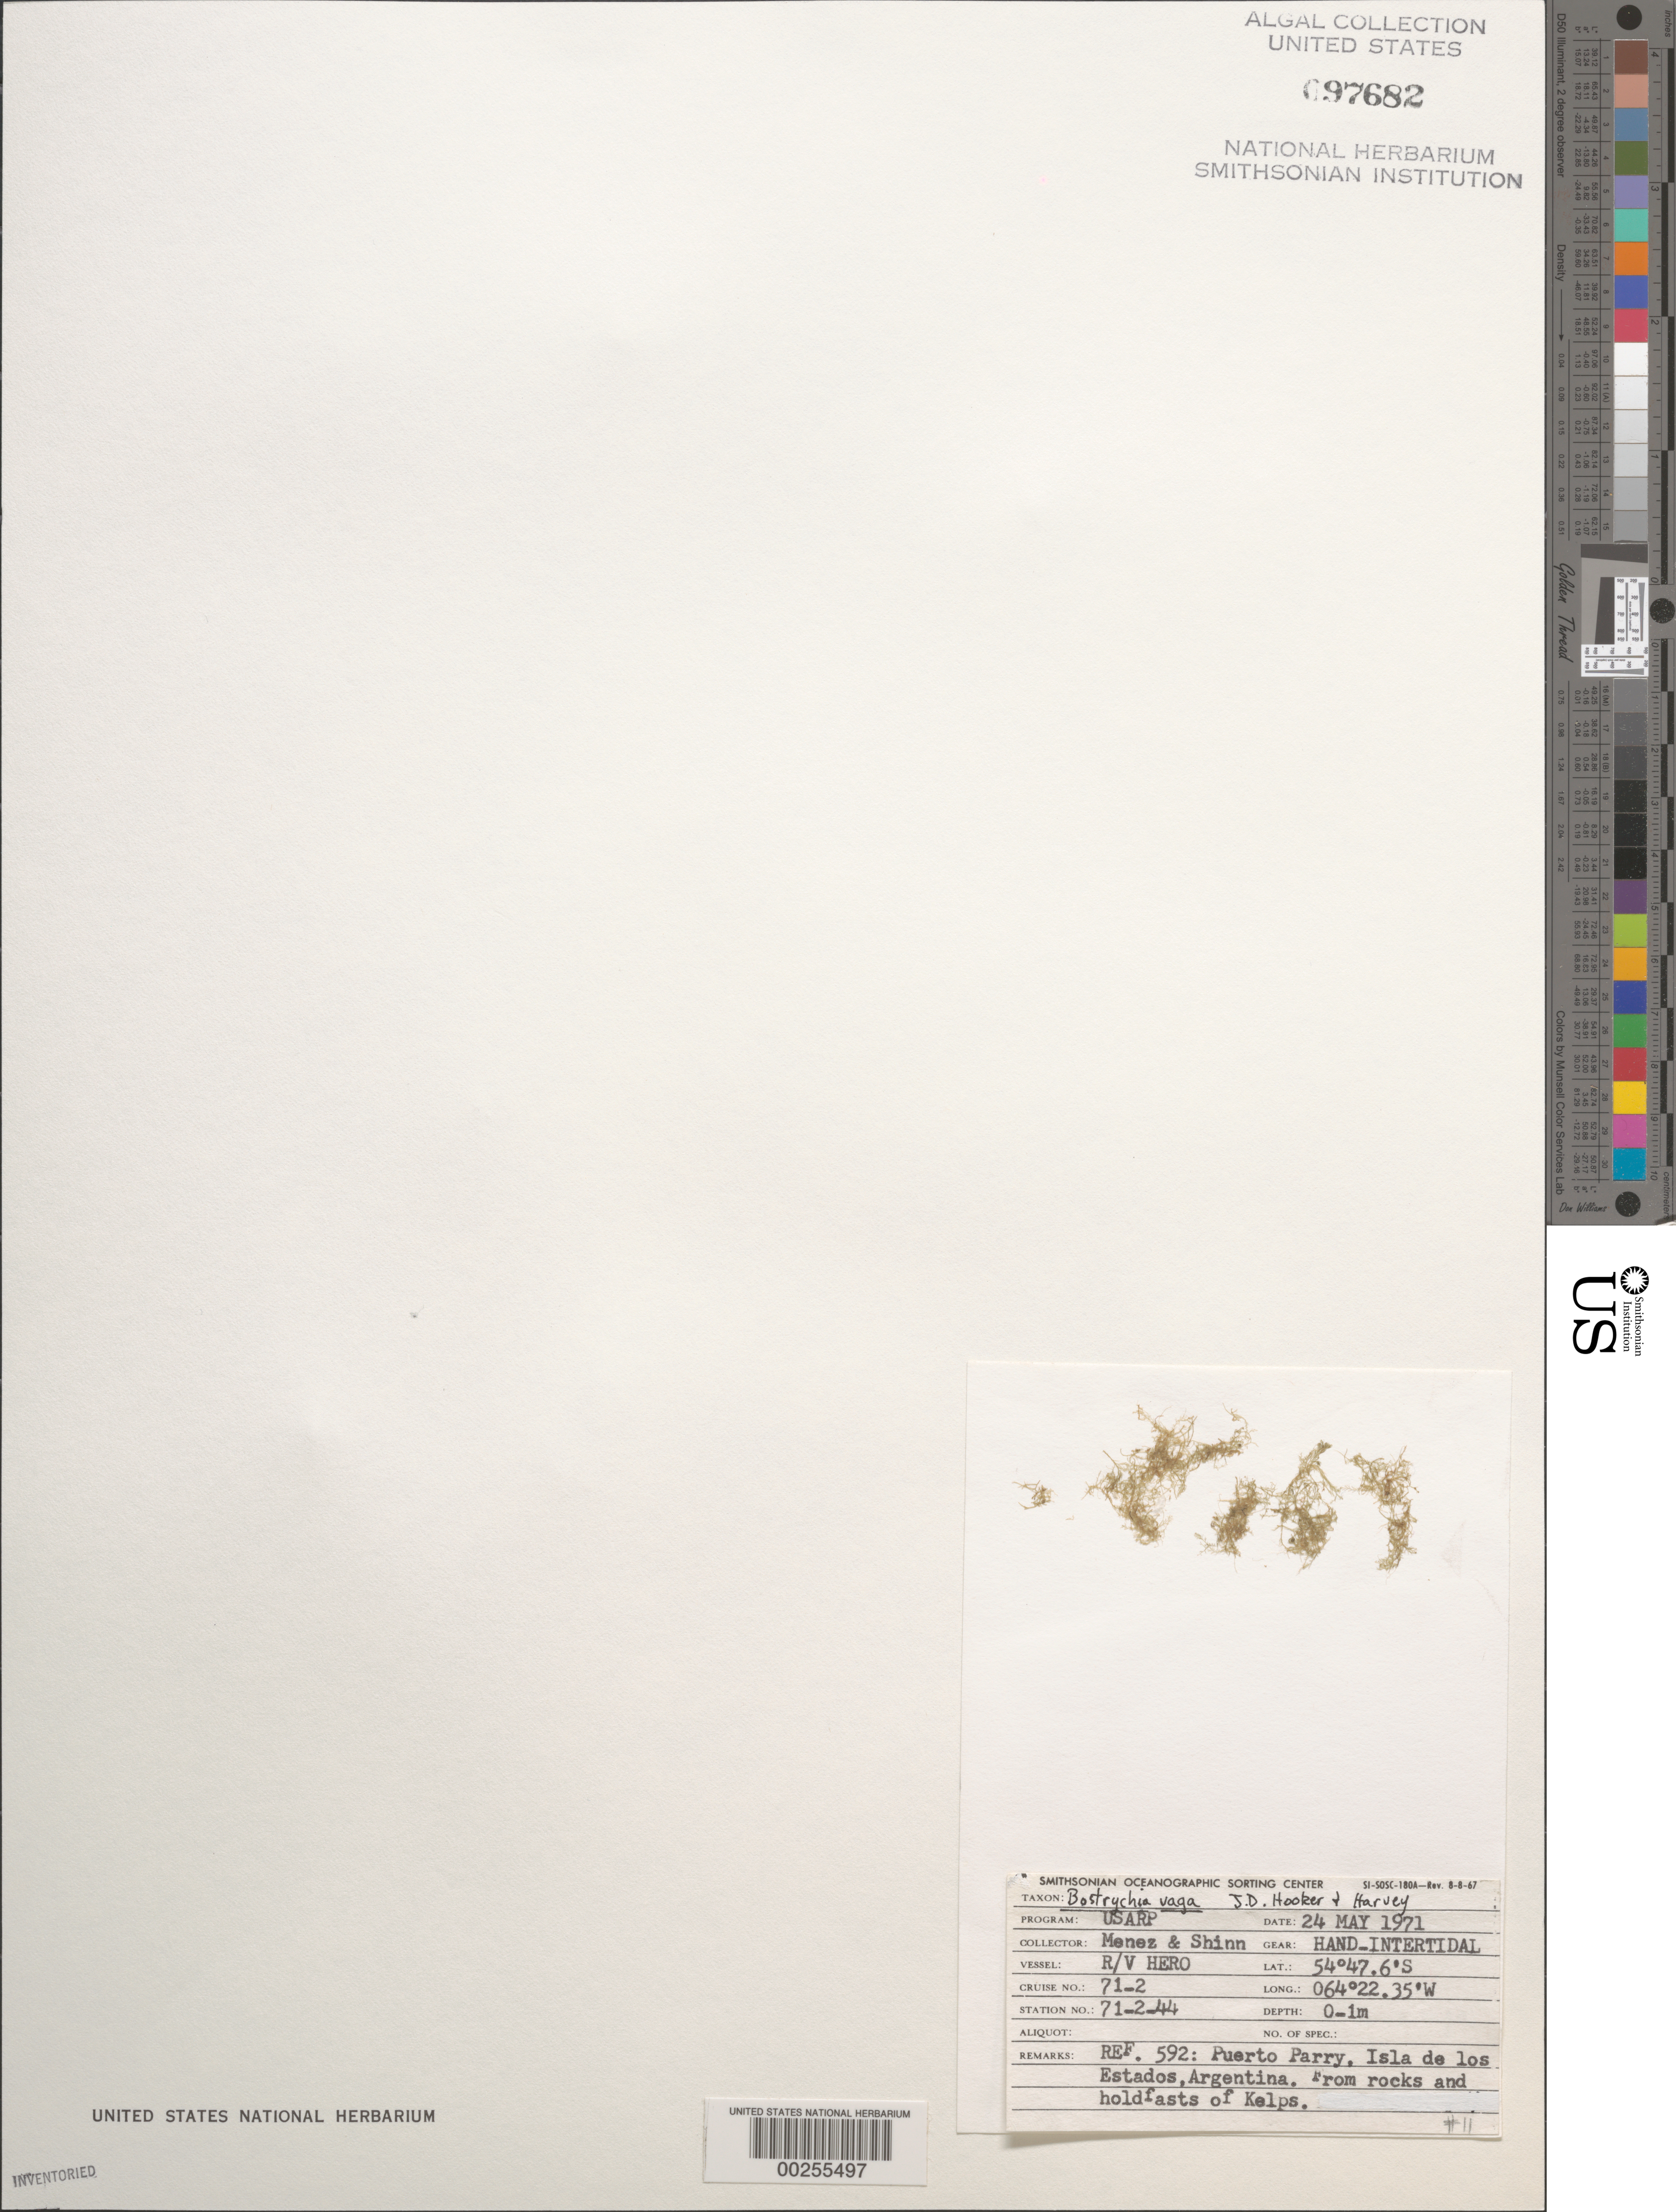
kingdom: Plantae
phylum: Rhodophyta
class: Florideophyceae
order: Ceramiales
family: Rhodomelaceae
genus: Bostrychia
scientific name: Bostrychia vaga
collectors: Meñez & -. Shinn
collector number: Station 71-2-44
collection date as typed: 24 May 1971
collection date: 1971-05-24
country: Argentina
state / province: Tierra del Fuego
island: Isla de los Estados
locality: Puerto Parry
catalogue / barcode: US 97682